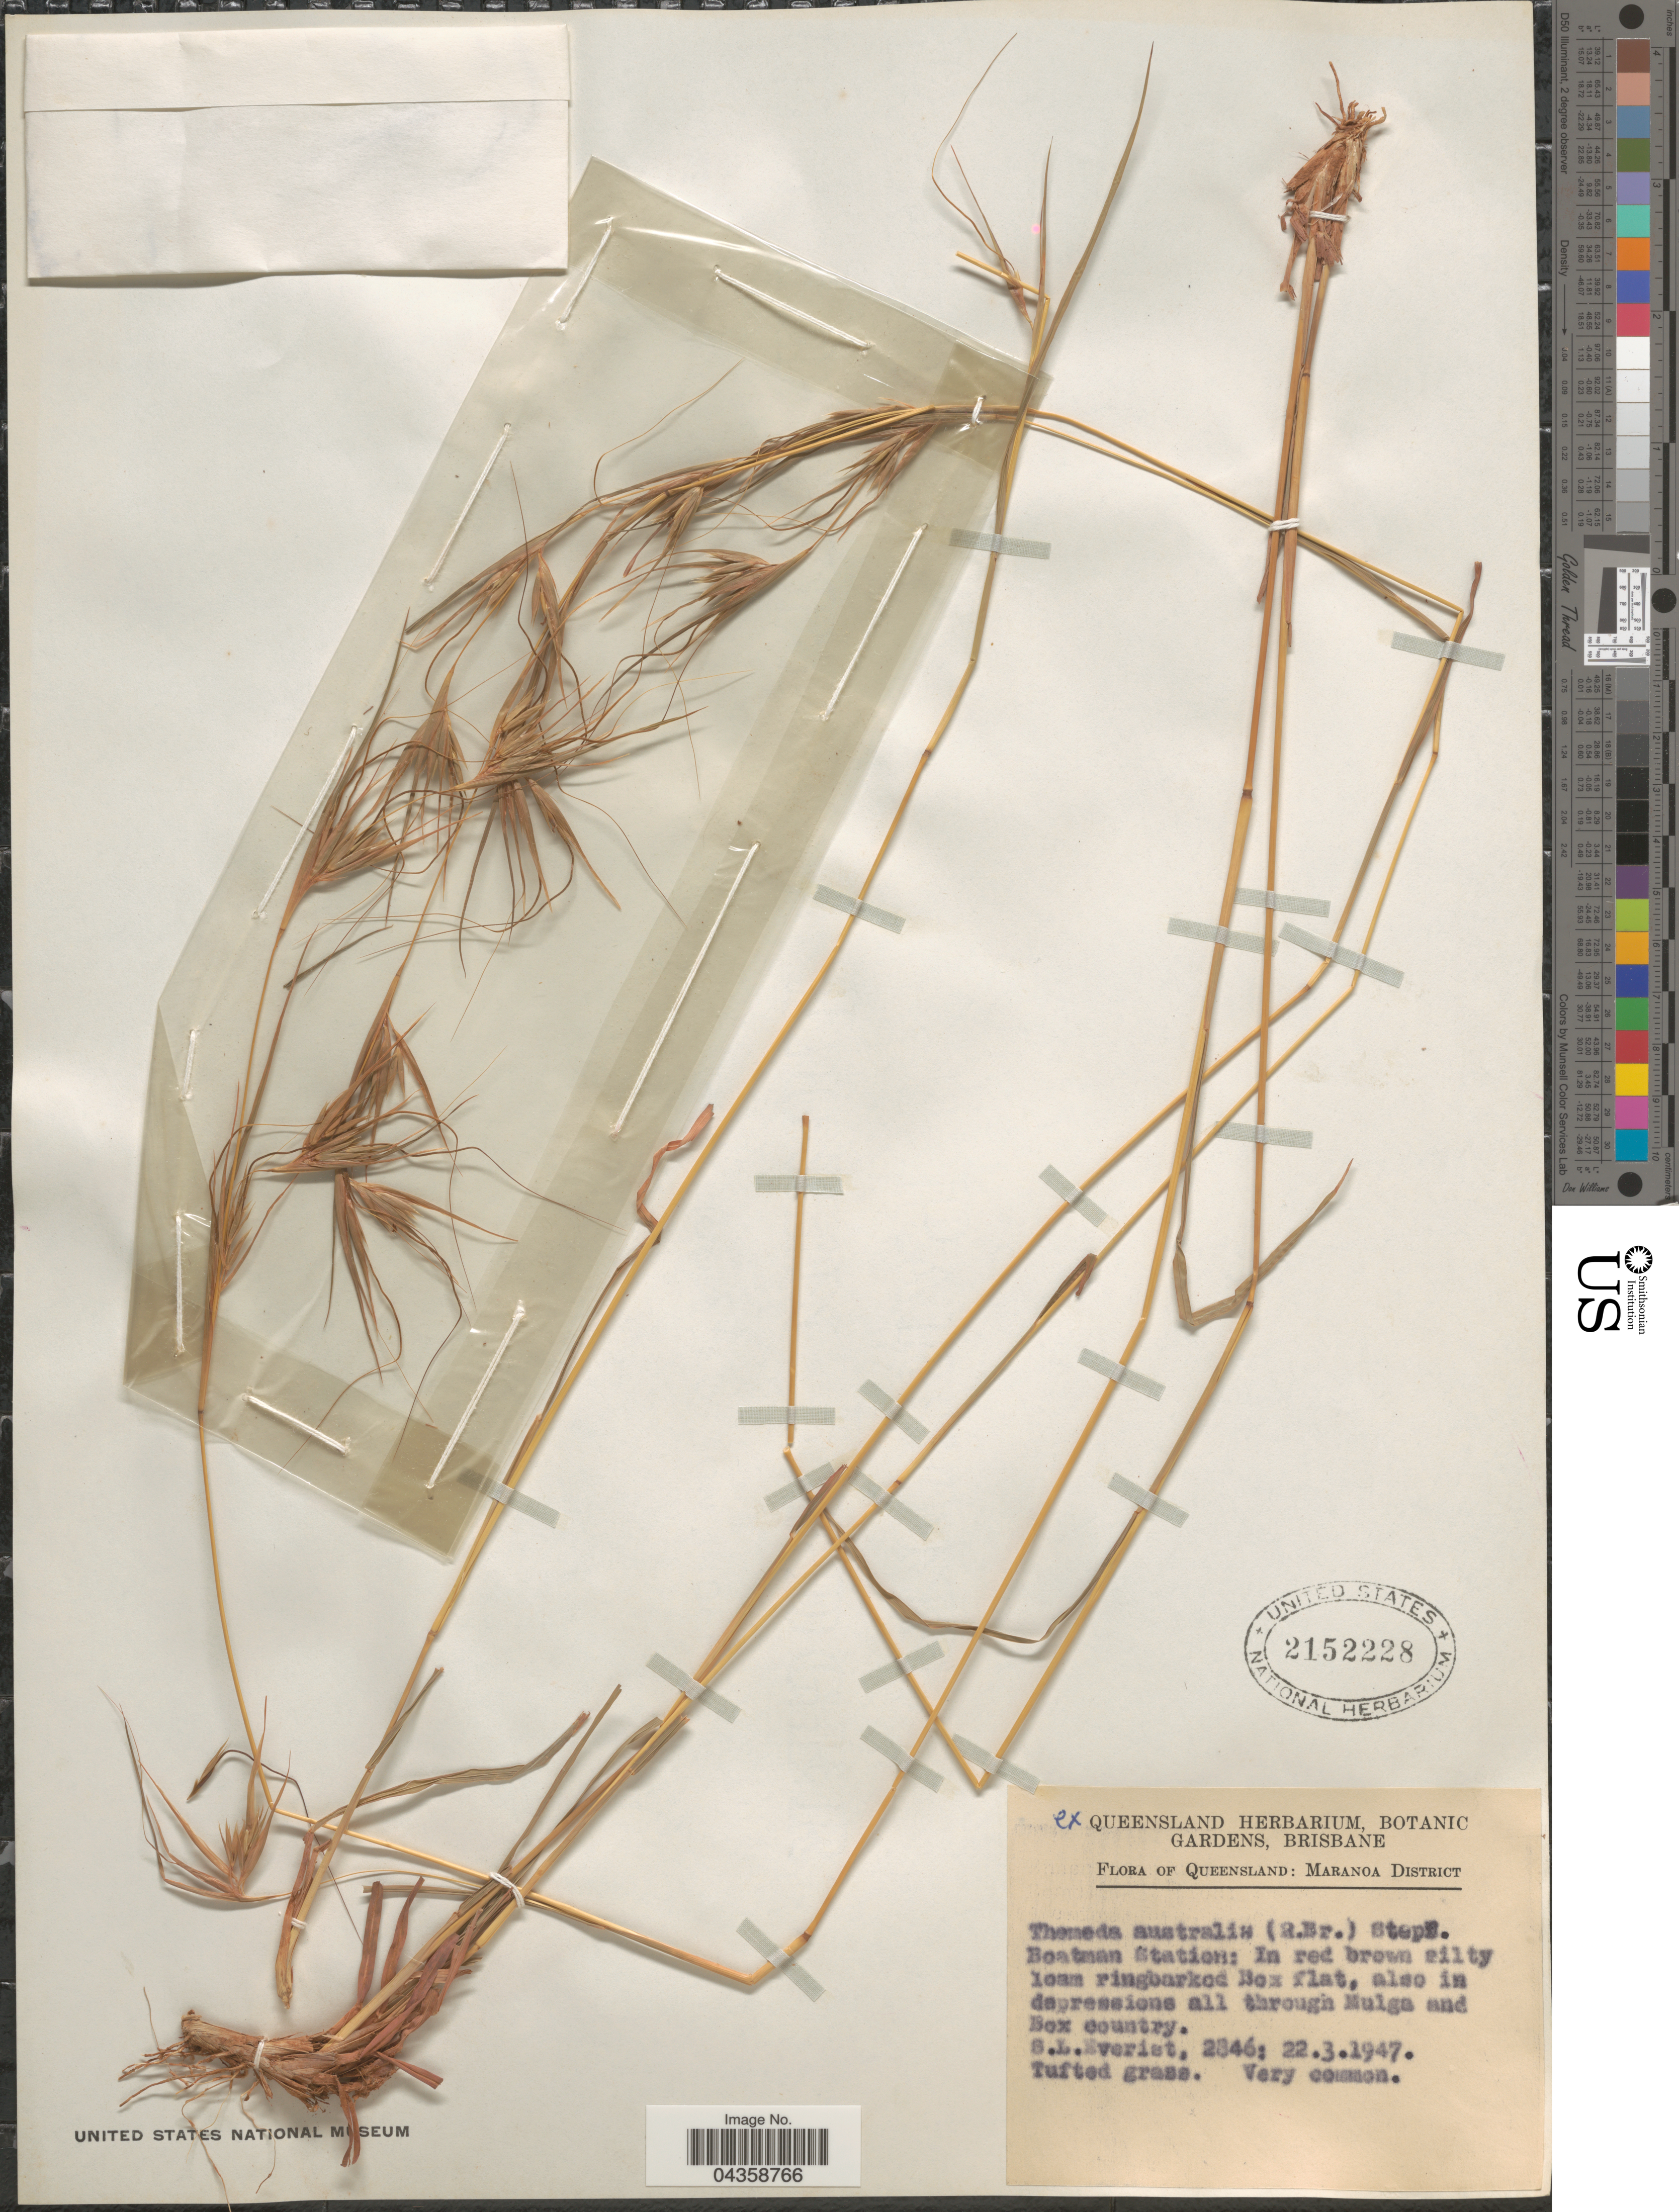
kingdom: Plantae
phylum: Tracheophyta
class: Liliopsida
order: Poales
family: Poaceae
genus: Themeda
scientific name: Themeda triandra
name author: Forssk.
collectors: S. Everist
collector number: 2846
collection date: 1947-03-22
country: Australia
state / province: Queensland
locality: Maranoa District. Boatman Station. Also in depressions all through Mulga and Box country.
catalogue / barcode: US 2152228